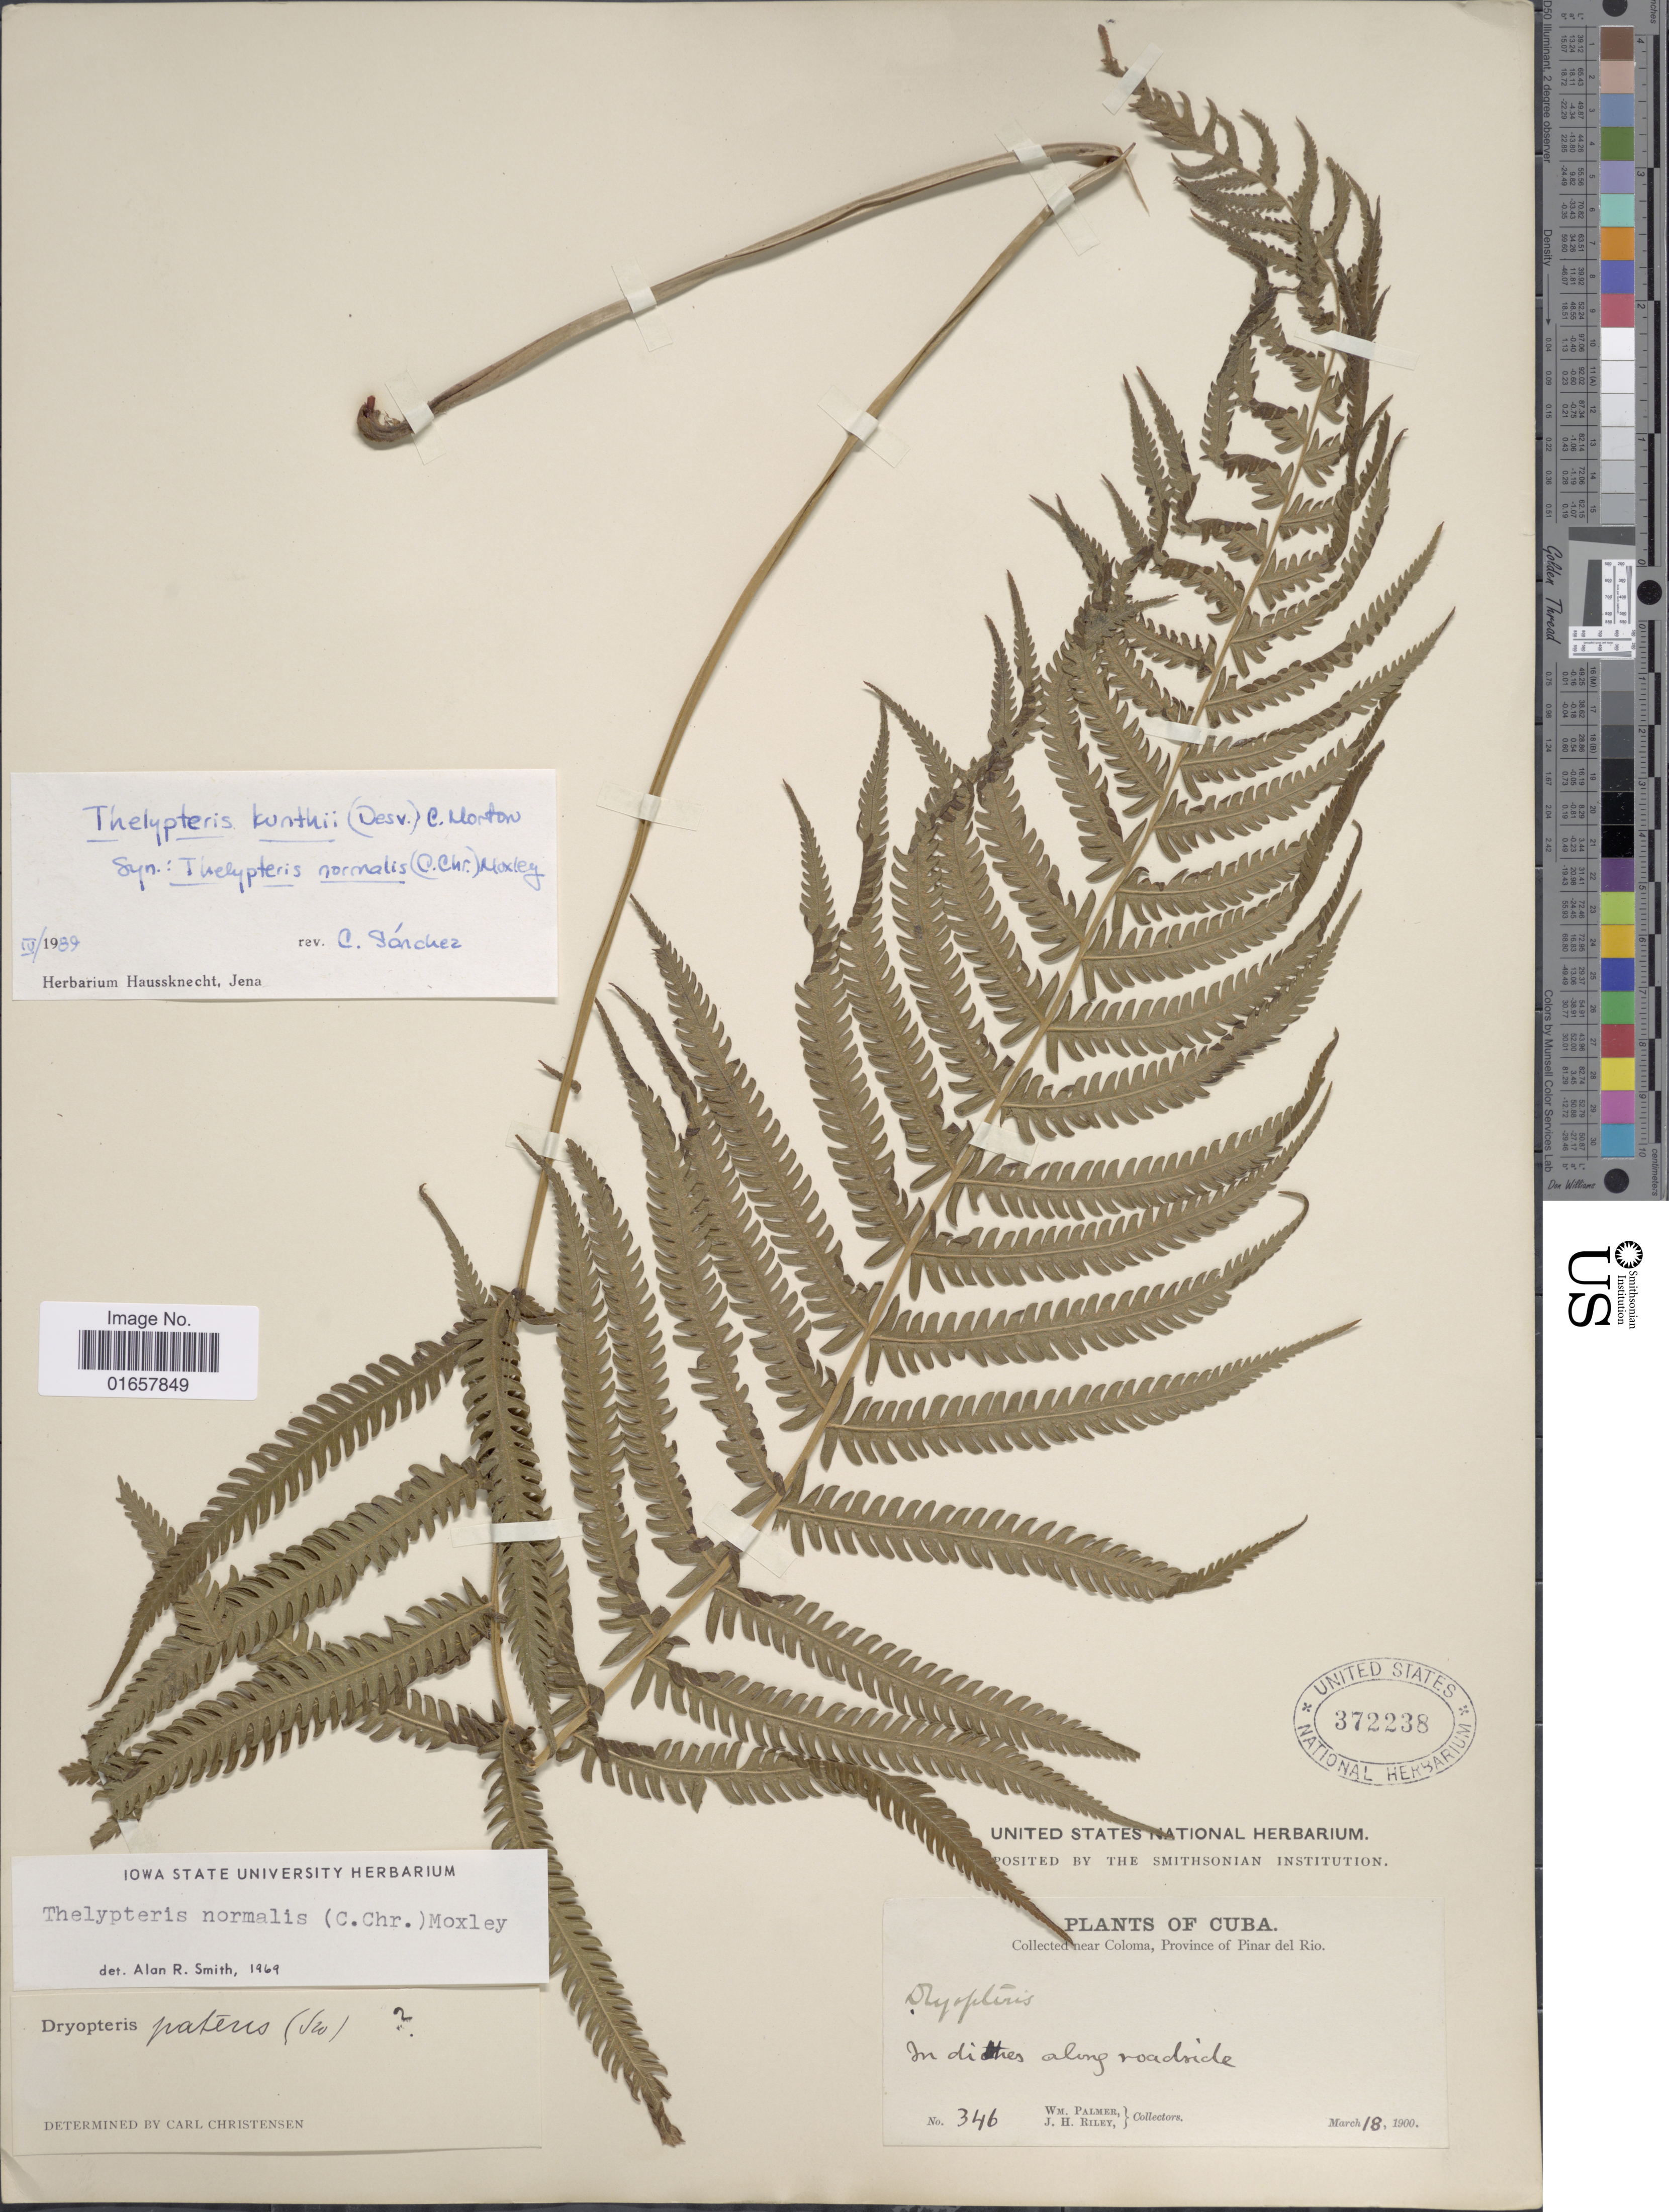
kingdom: Plantae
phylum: Tracheophyta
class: Polypodiopsida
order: Polypodiales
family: Thelypteridaceae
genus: Christella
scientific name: Christella kunthii comb. ined.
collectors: W. Palmer & J. H. Riley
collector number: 346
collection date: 1900-03-18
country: Cuba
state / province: Pinar del Río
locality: Cuba, near Coloma, in ditches along roadside.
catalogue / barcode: US 372238